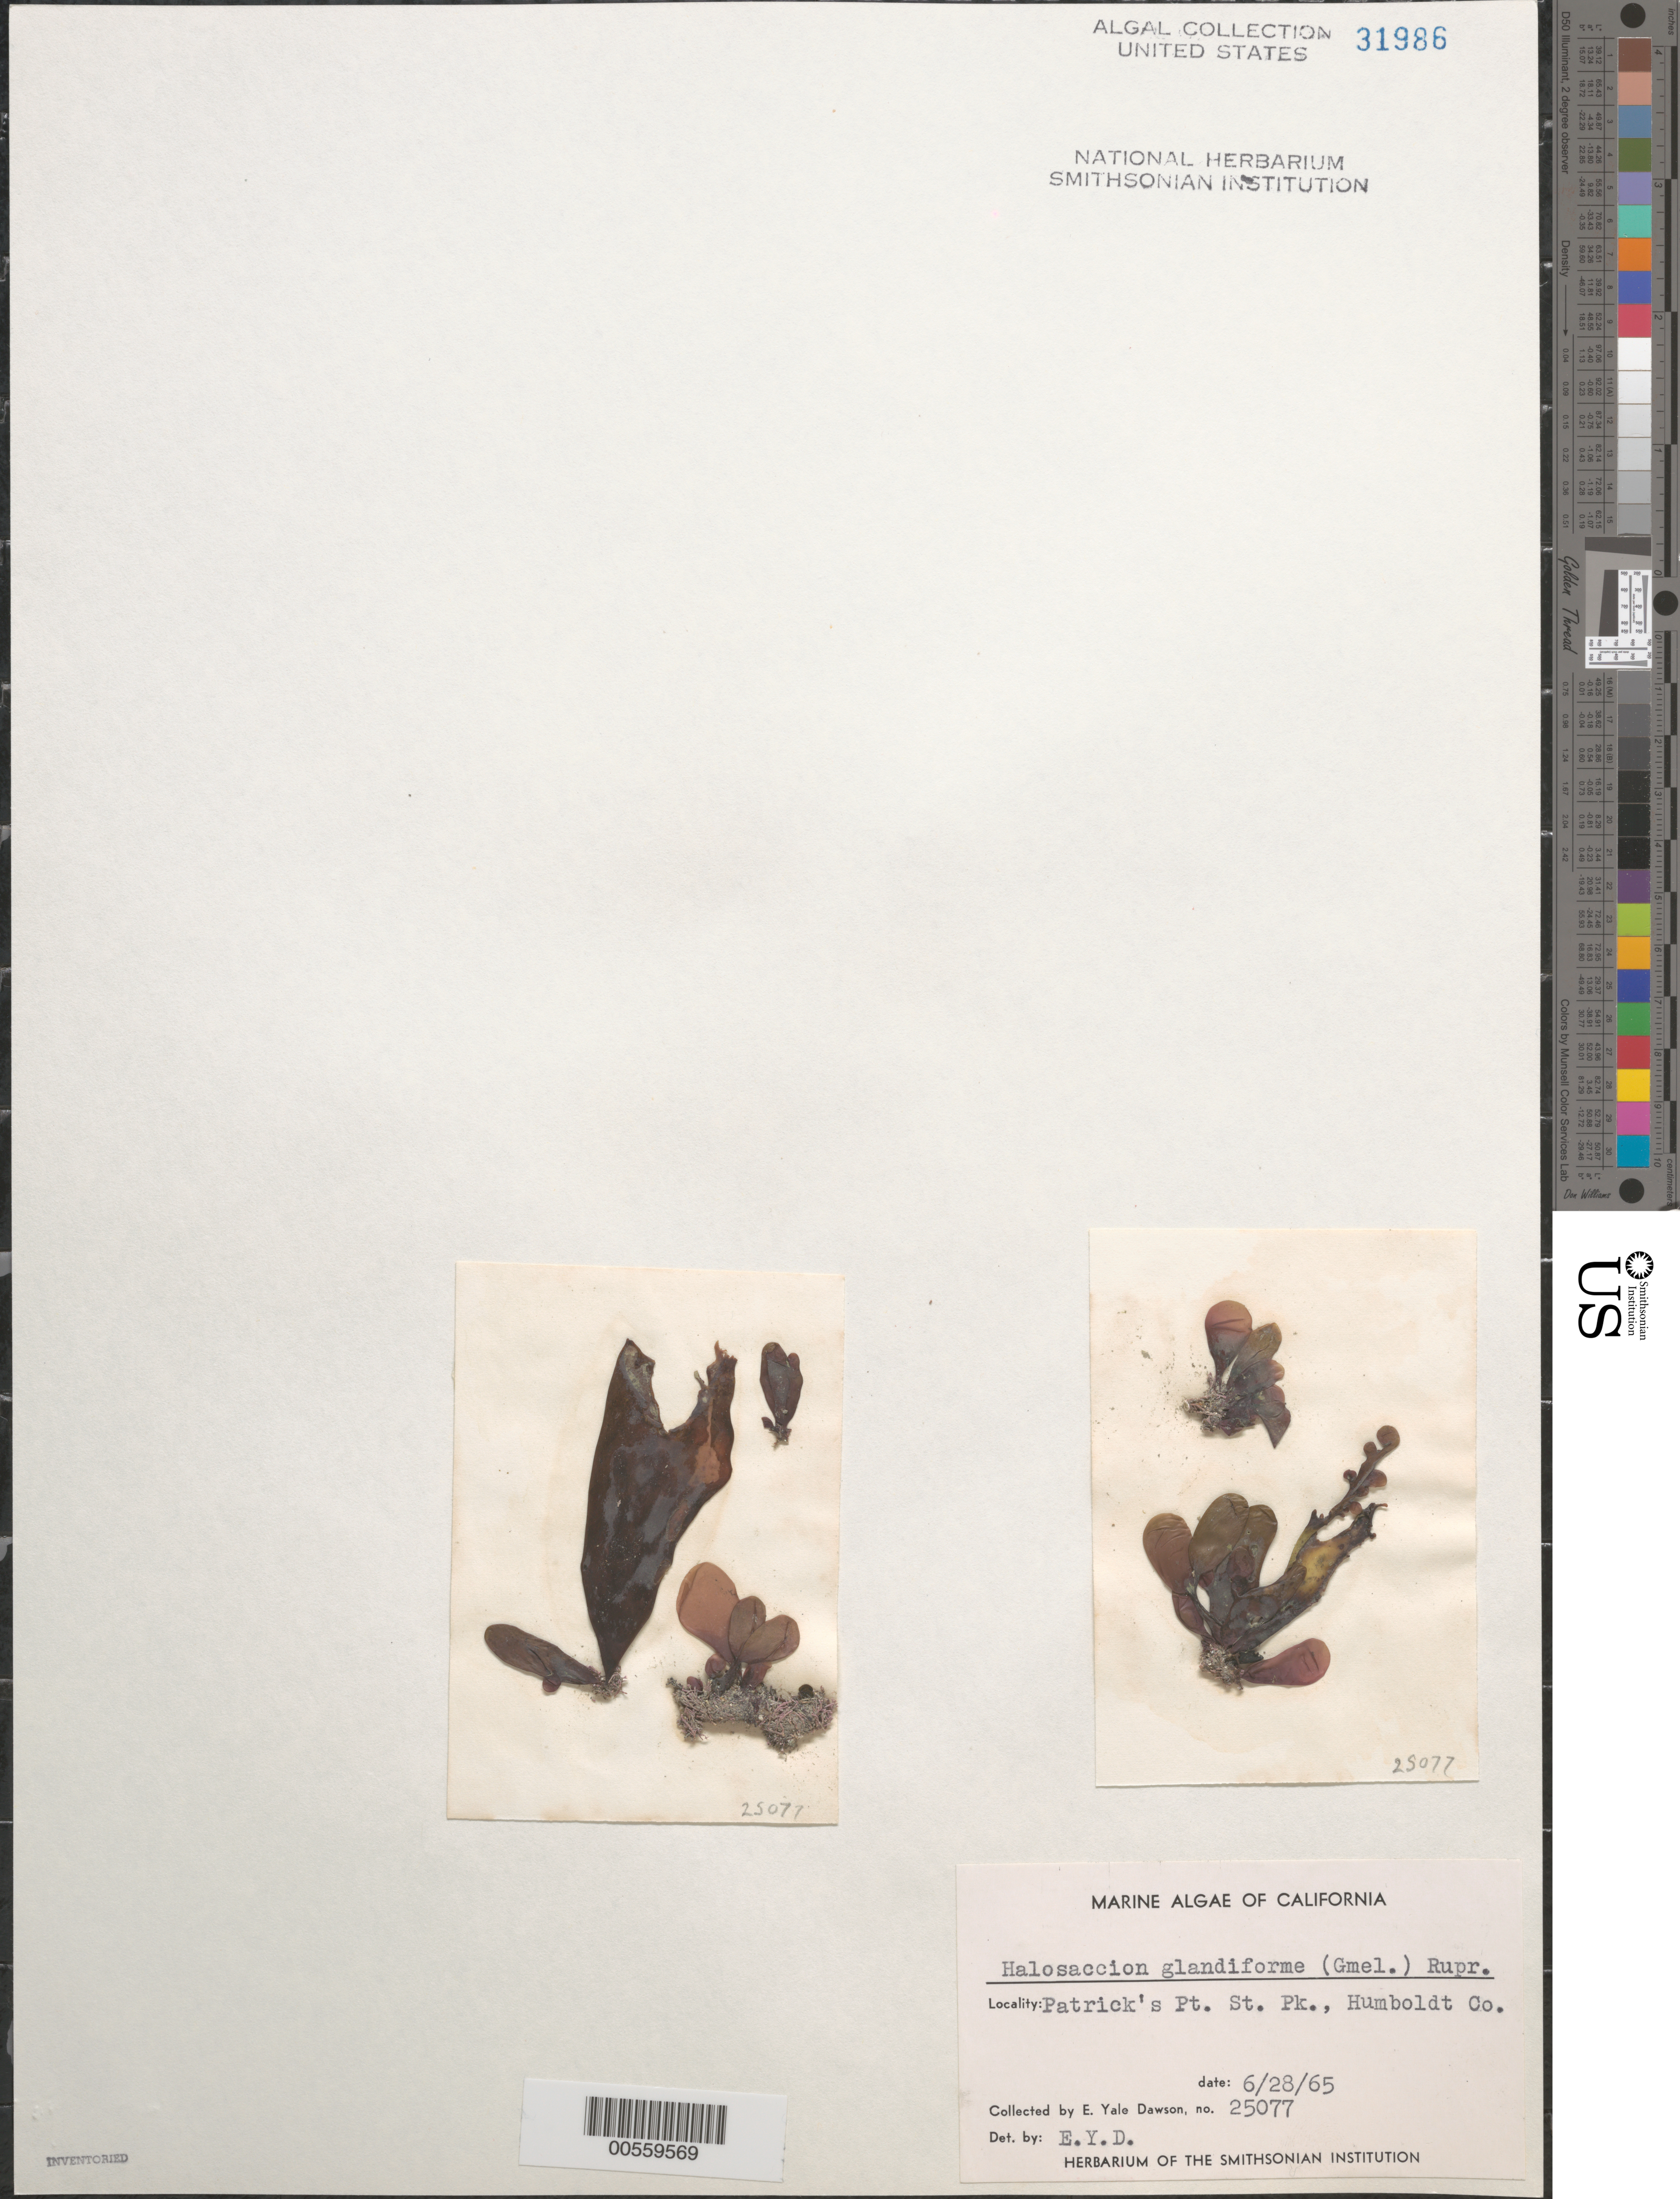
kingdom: Plantae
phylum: Rhodophyta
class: Florideophyceae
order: Palmariales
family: Palmariaceae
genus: Halosaccion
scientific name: Halosaccion glandiforme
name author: (S.G. Gmel.) Rupr.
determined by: Dawson, E. Y.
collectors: E. Y. Dawson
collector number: EYD 25077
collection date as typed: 28 Jun 1965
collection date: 1965-06-28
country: United States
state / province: California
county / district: Humboldt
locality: Patrick's Point State Park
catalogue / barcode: US 31986